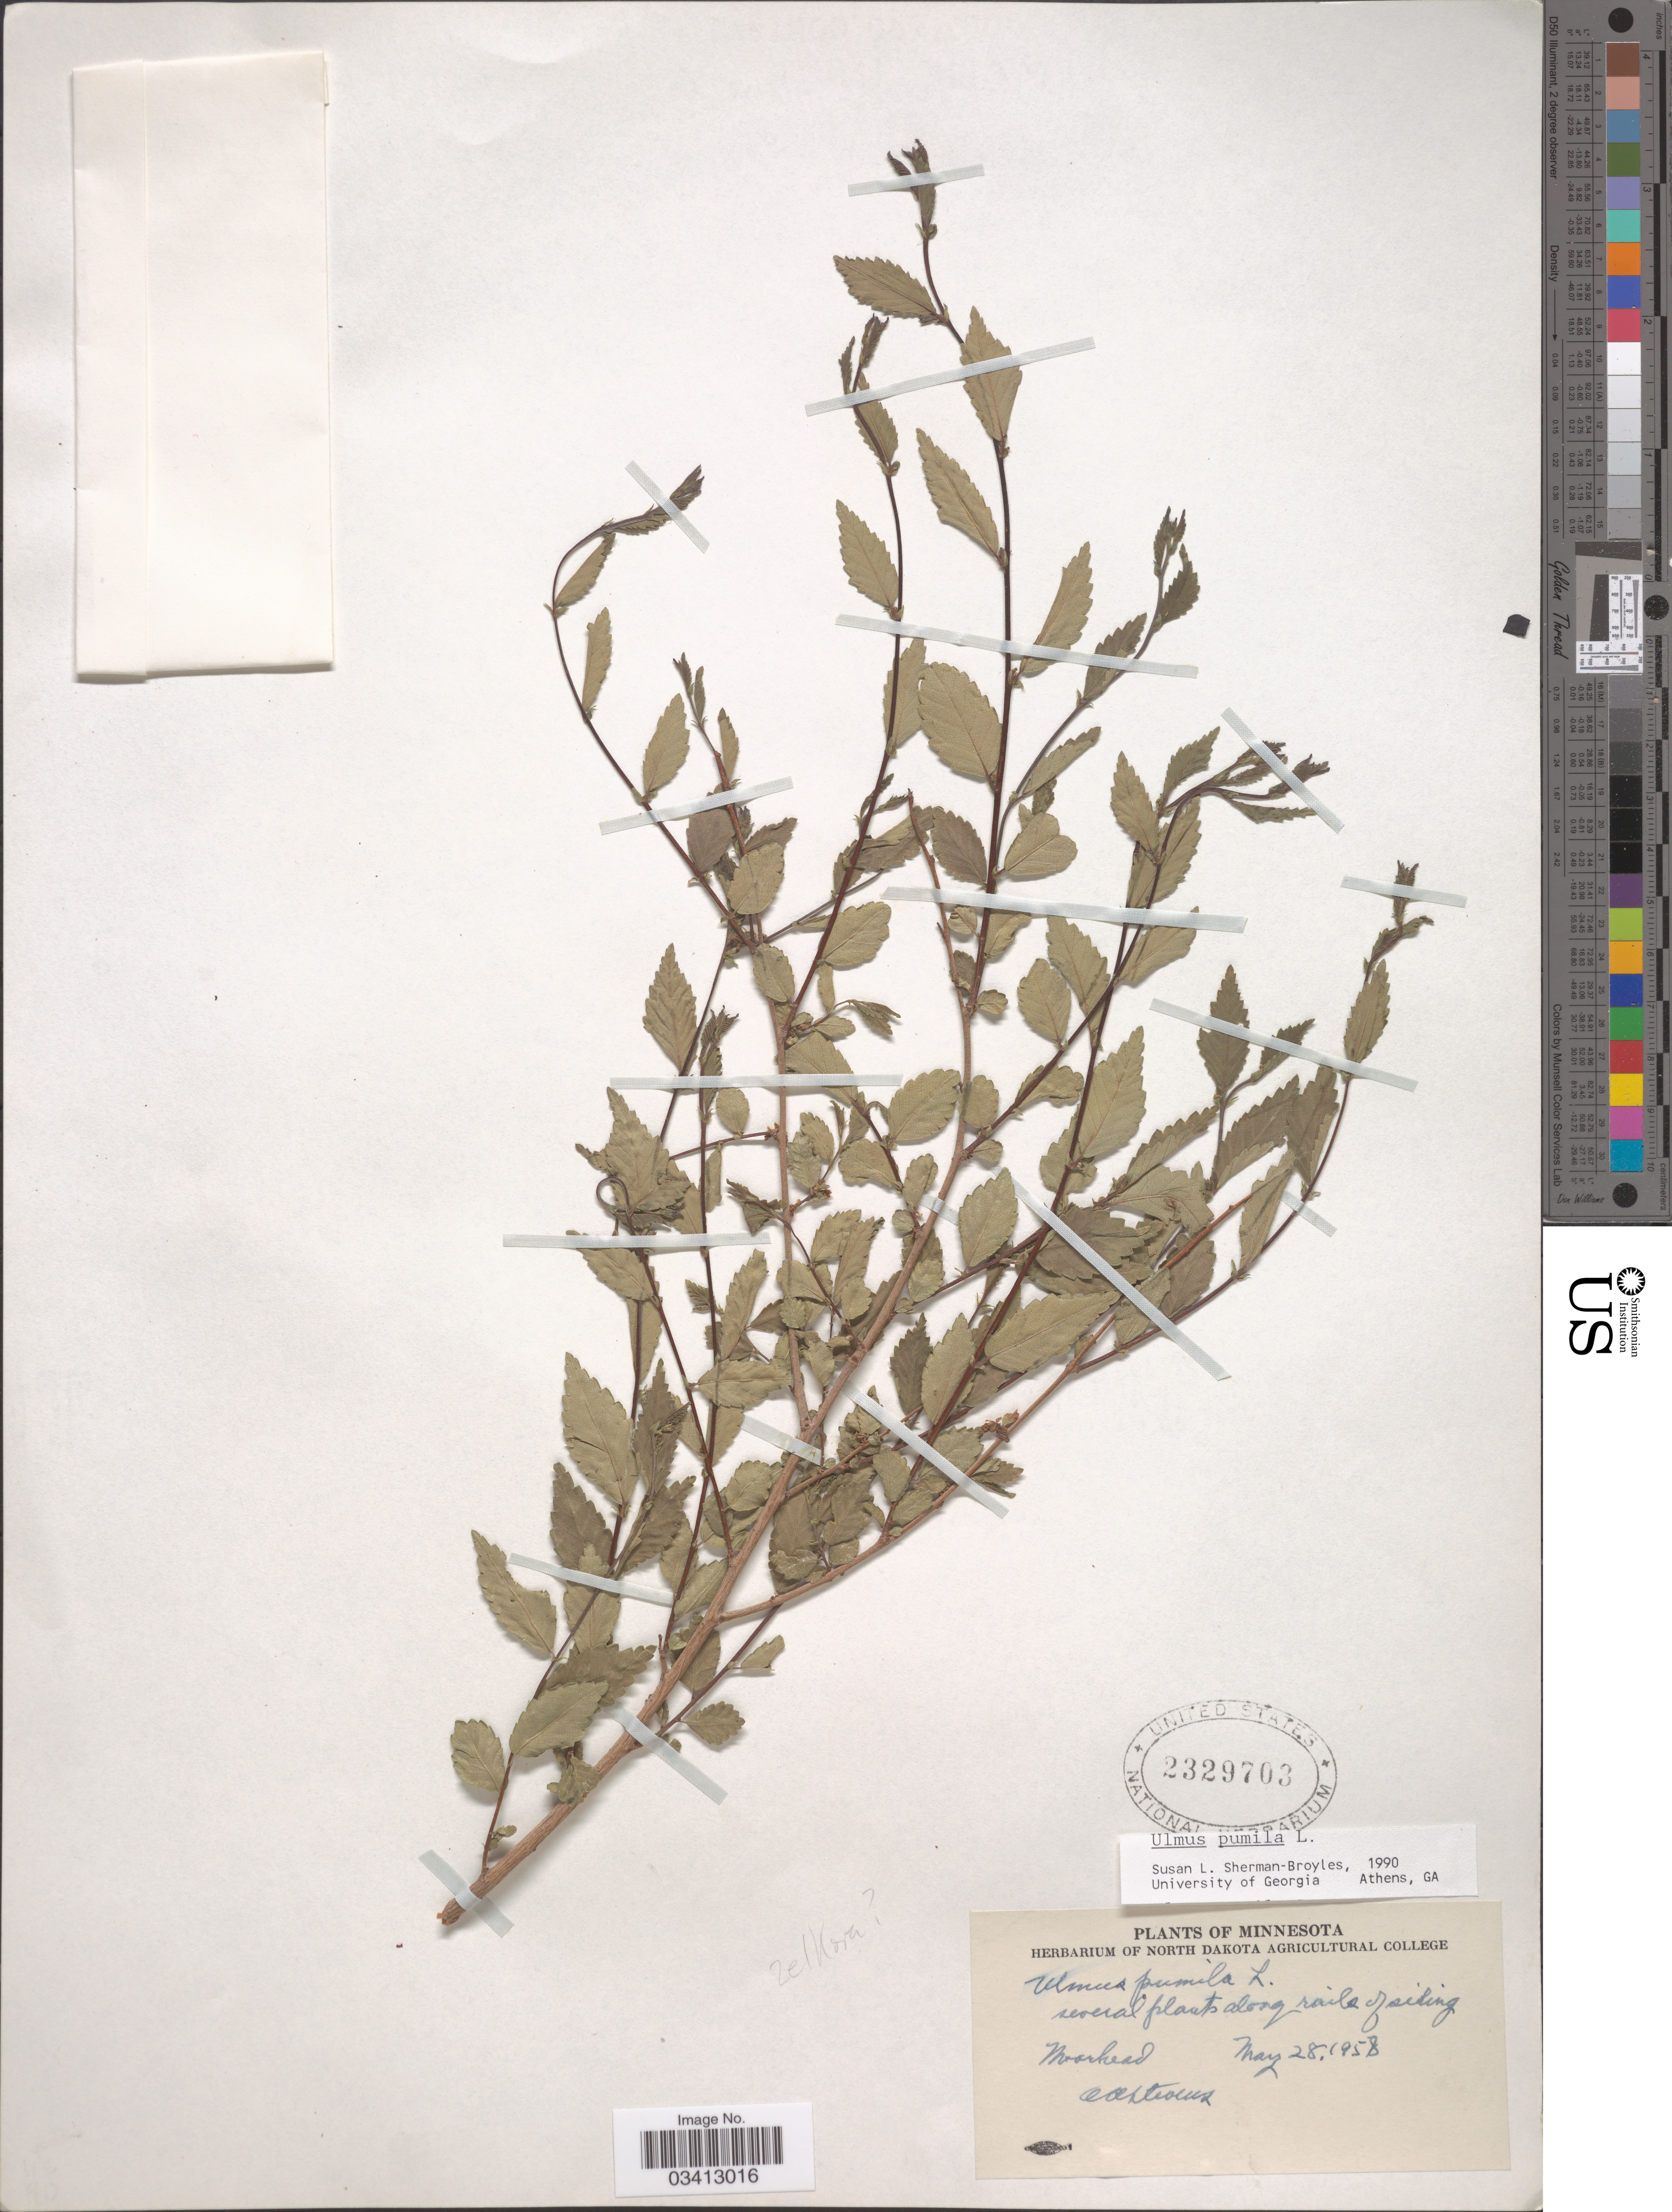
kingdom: Plantae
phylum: Tracheophyta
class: Magnoliopsida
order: Rosales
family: Ulmaceae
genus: Ulmus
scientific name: Ulmus pumila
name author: L.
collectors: O. A. Stevens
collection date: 1958-05-28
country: United States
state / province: Minnesota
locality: Moorhead.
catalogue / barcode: US 2329703